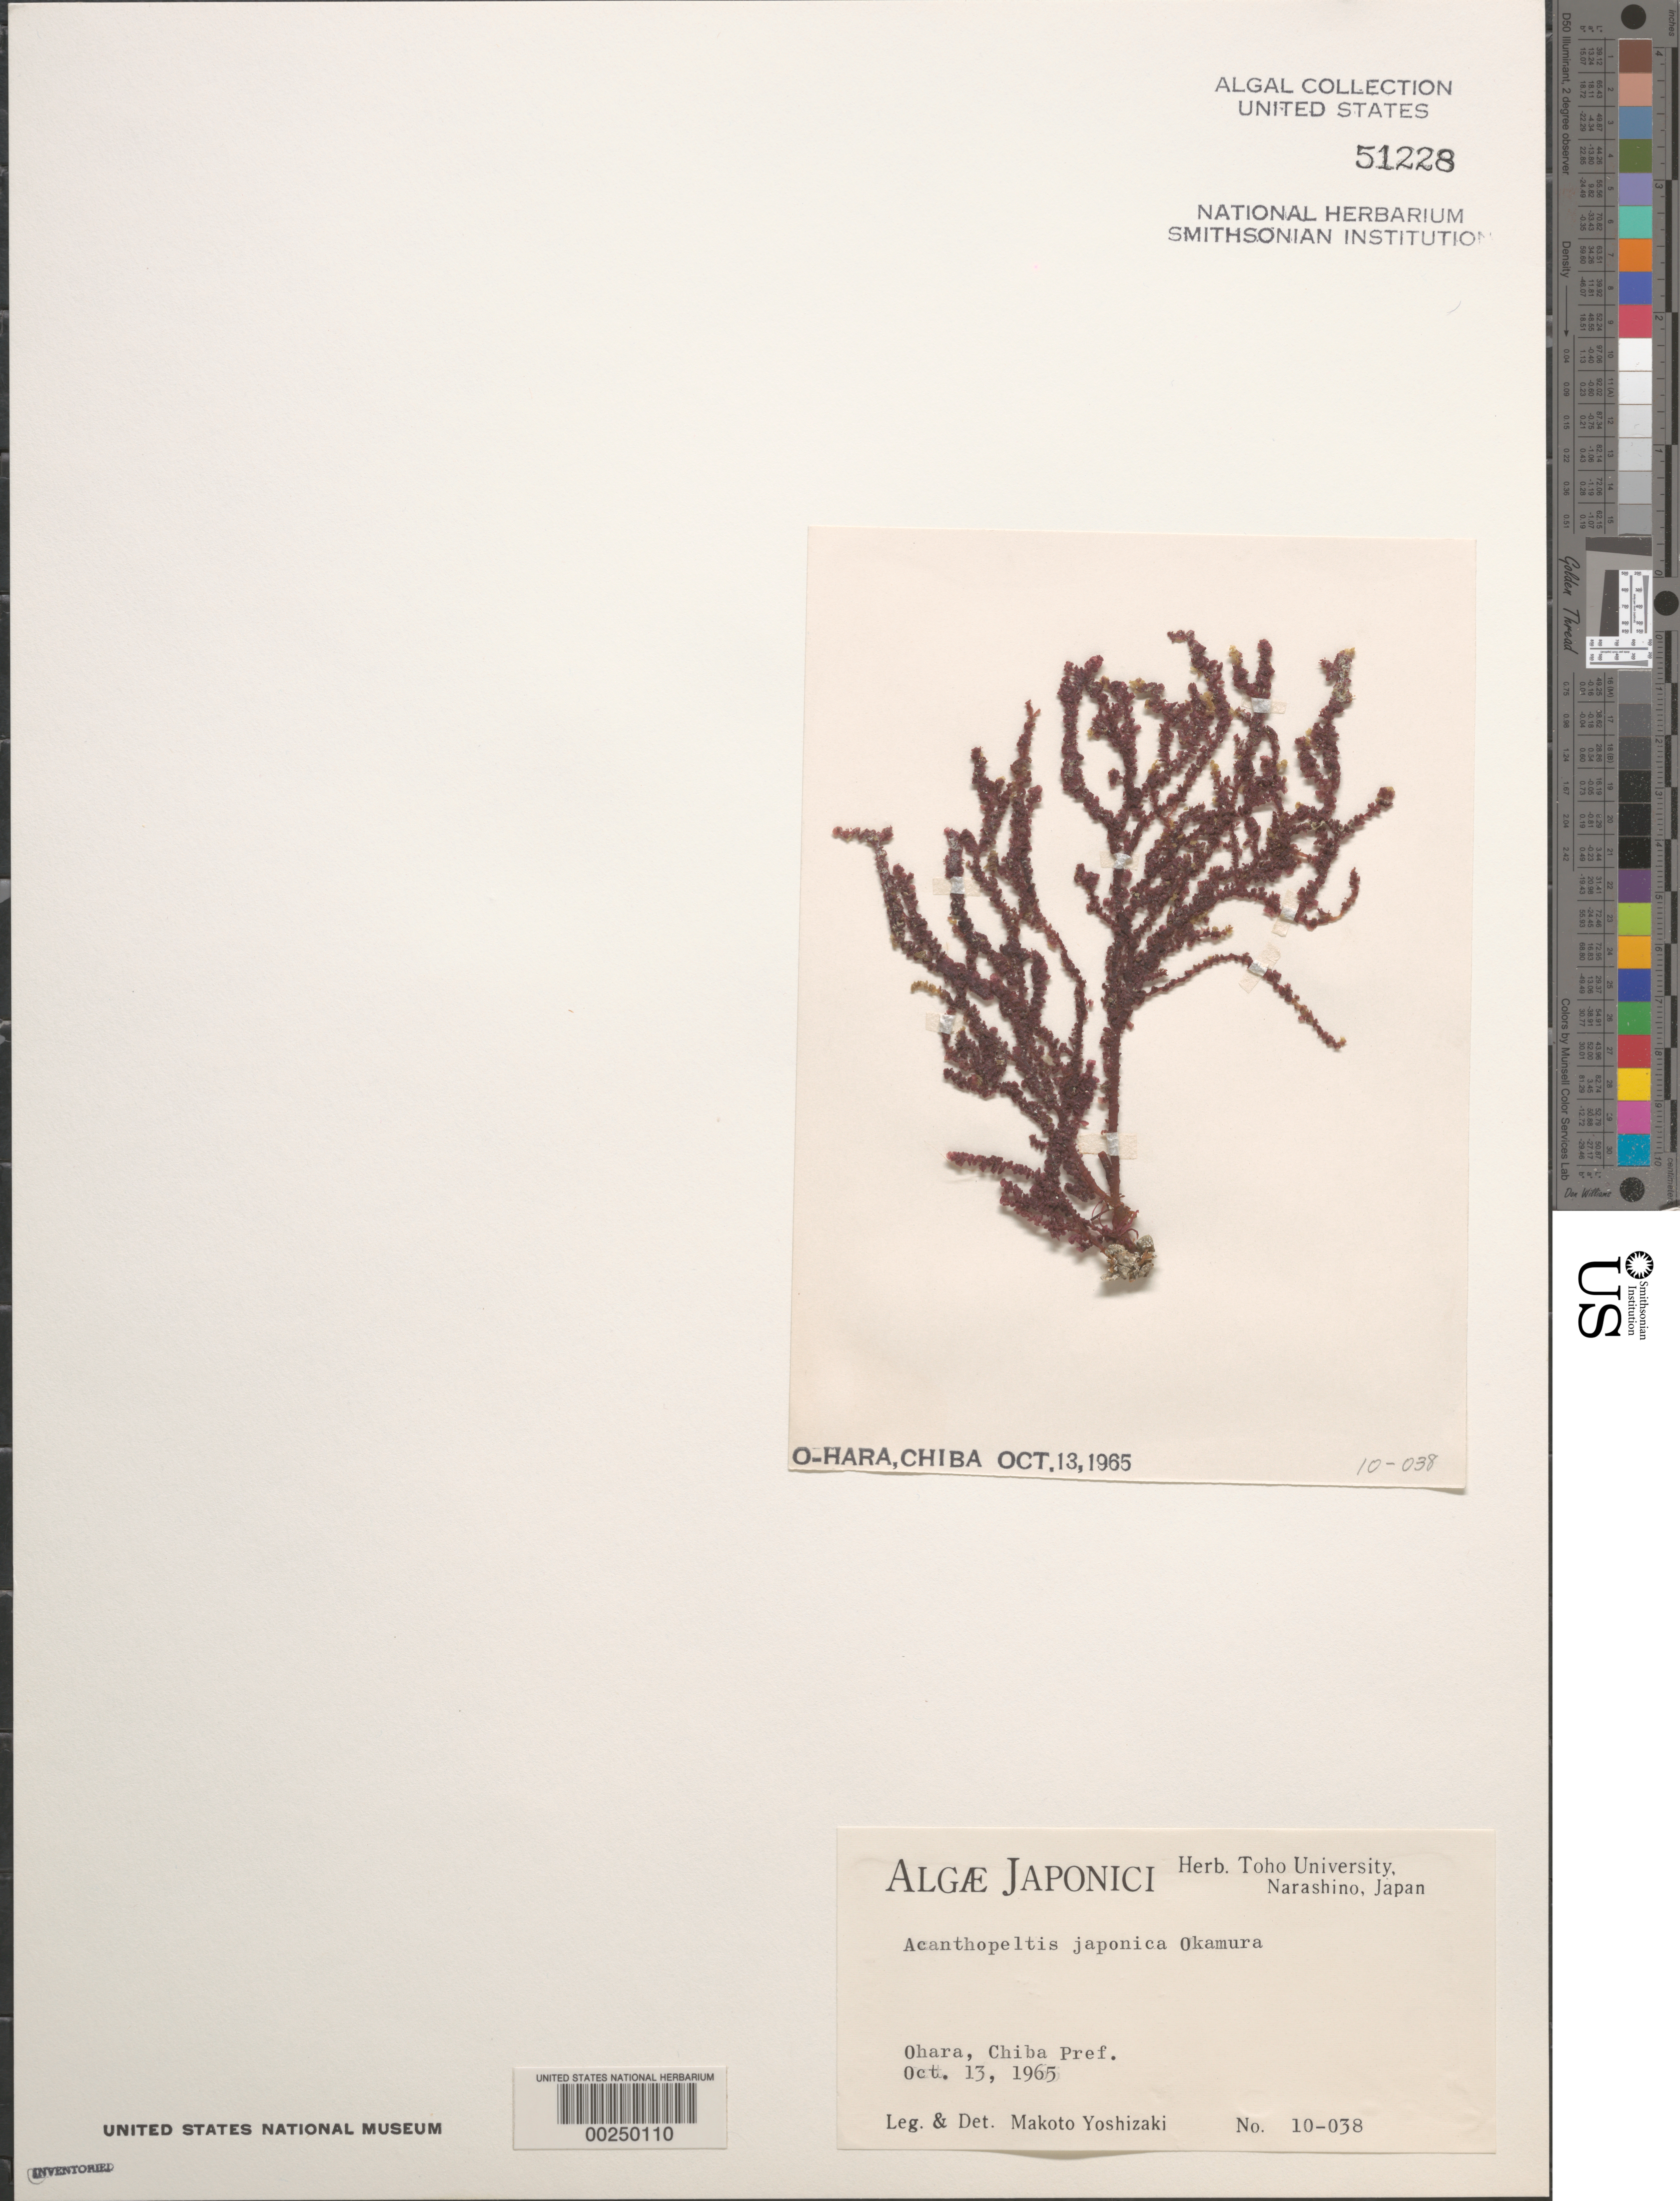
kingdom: Plantae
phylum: Rhodophyta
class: Florideophyceae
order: Gelidiales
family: Gelidiaceae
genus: Gelidium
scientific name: Gelidium yoshidae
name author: G.H. Boo & R. Terada in G.H. Boo et al.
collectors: M. Yoshizaki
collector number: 10-038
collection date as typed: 13 Oct 1965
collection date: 1965-10-13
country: Japan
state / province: Tiba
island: Honshu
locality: Ohara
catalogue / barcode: US 51228